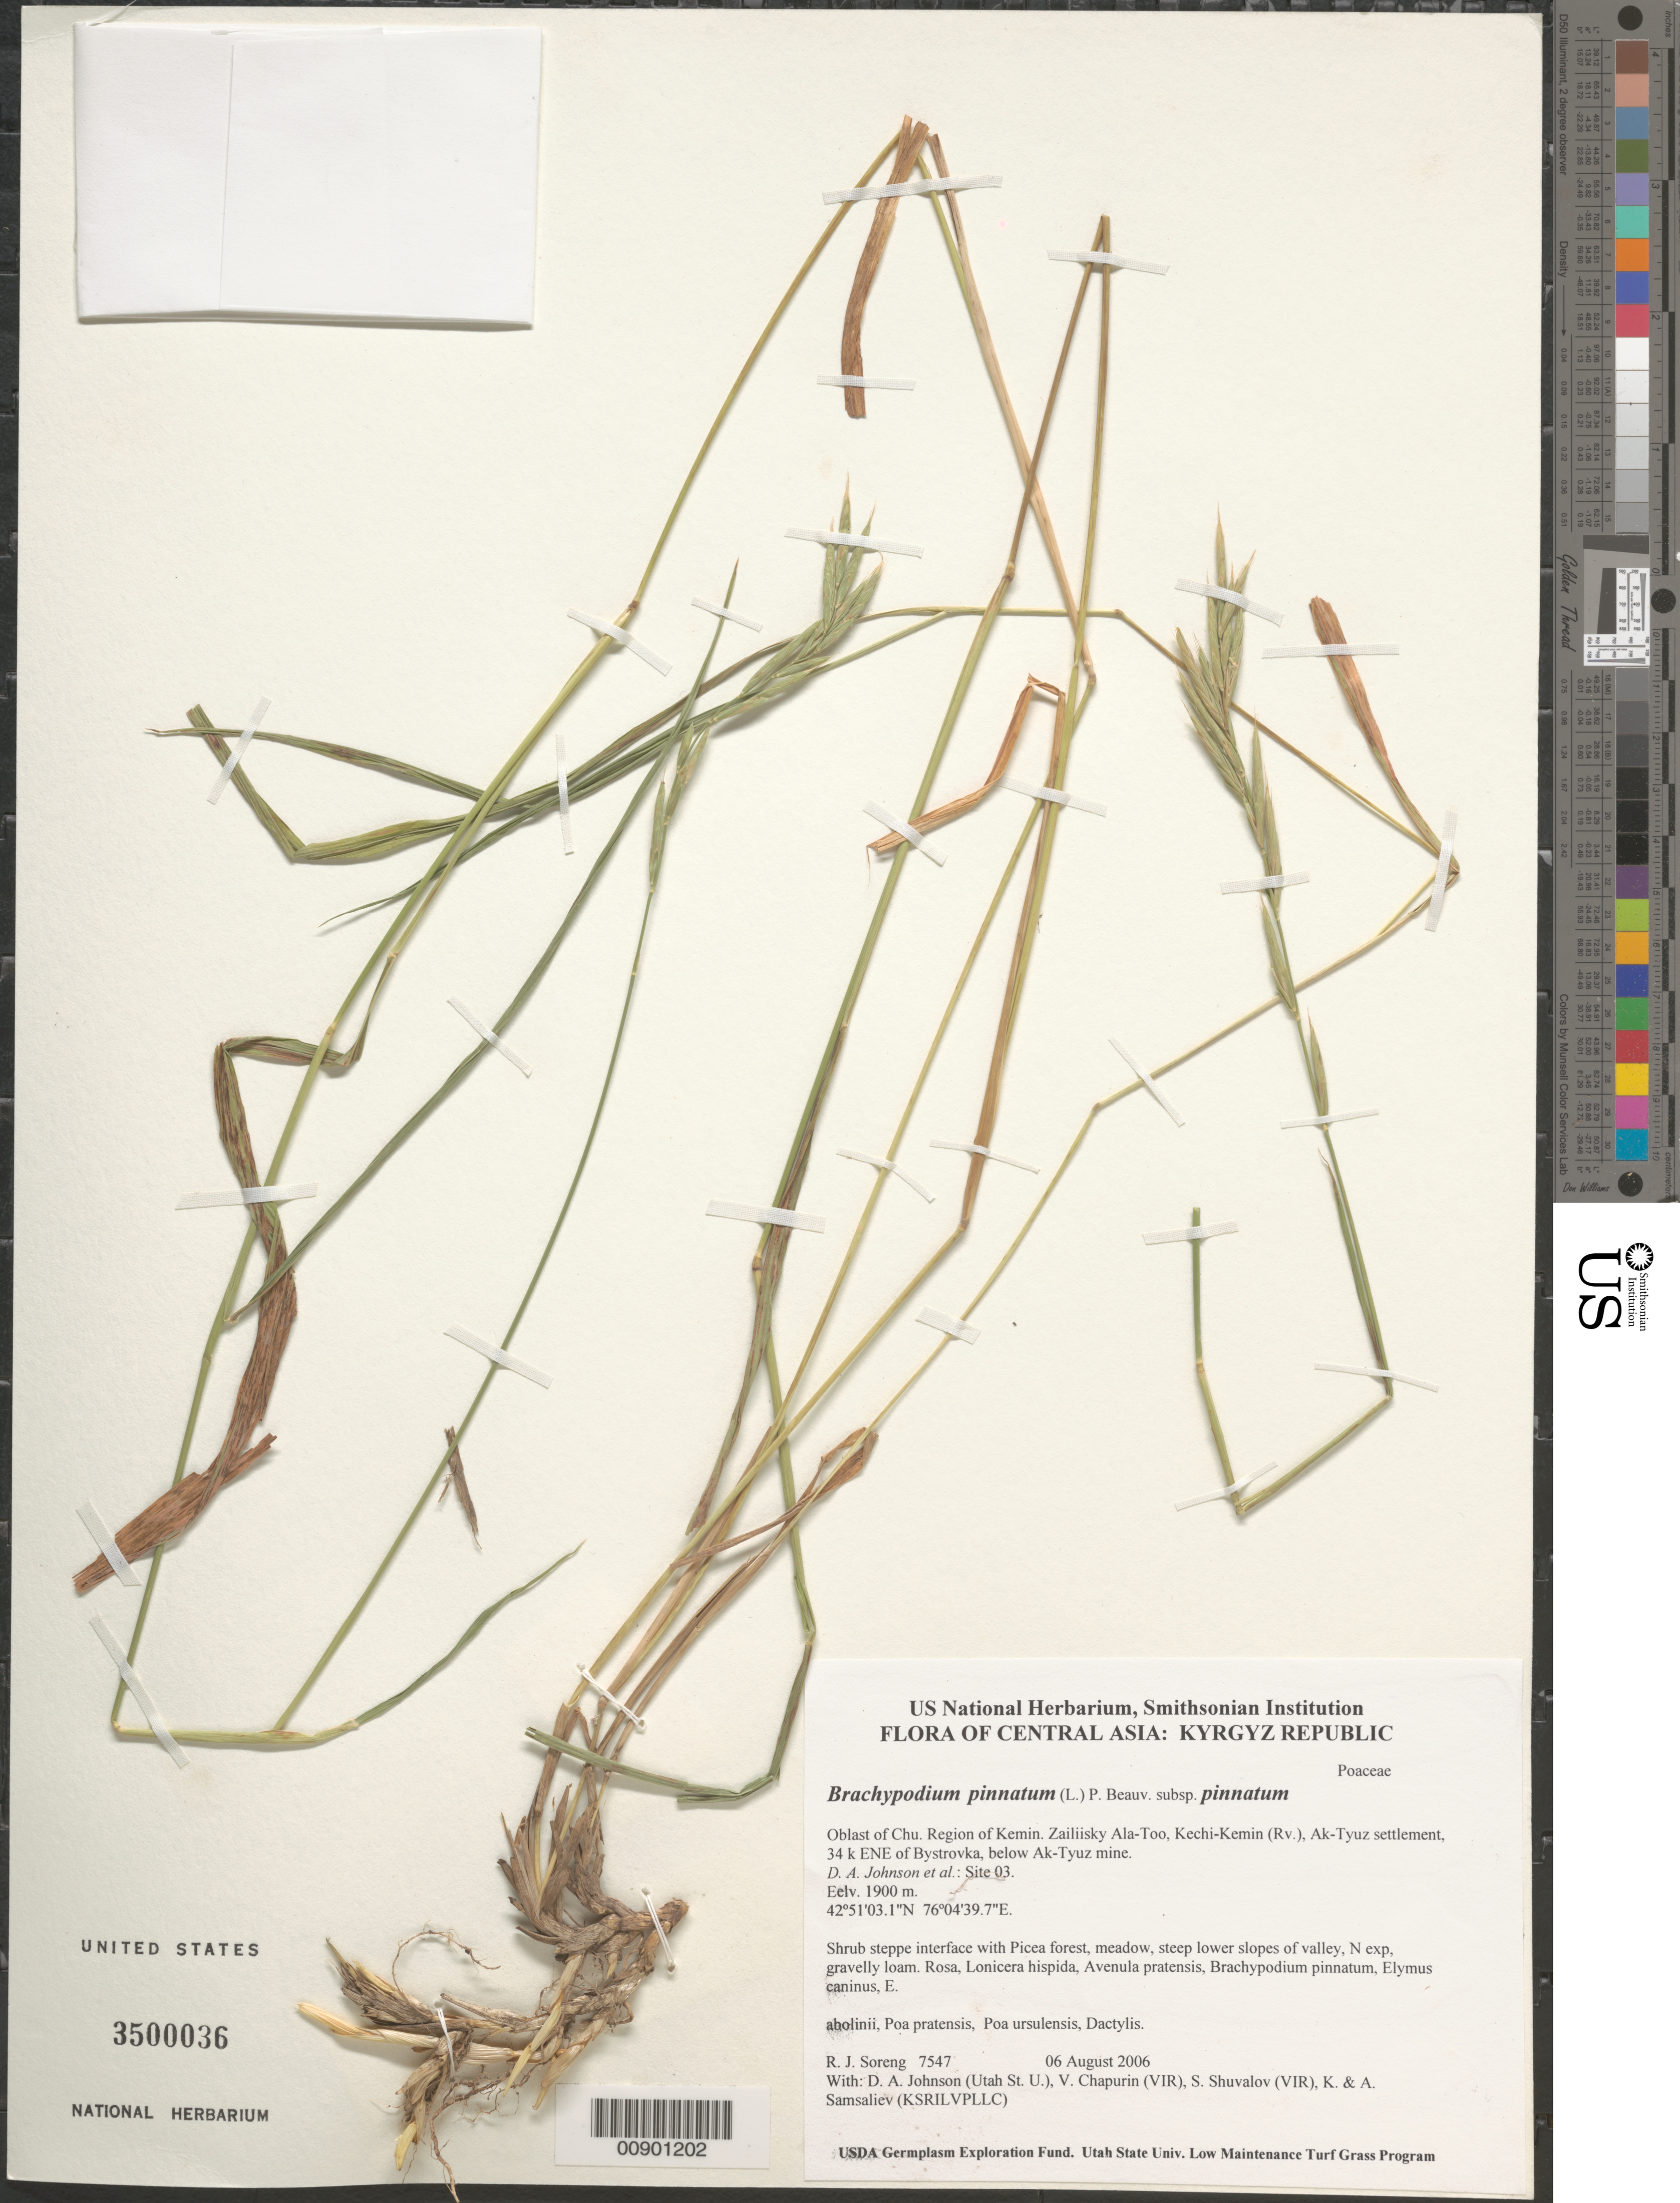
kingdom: Plantae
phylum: Tracheophyta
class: Liliopsida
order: Poales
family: Poaceae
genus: Brachypodium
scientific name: Brachypodium pinnatum subsp. pinnatum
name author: (L.) P. Beauv.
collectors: R. J. Soreng, D. Johnson, S. Shuvalov, V. Chapurin, K. Samsaliev & A. Samsaliev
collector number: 7547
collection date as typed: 06 Aug 2006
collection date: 2006-08-06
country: Kyrgyzstan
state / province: Chu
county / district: Kemin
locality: Zailiisky Ala-Too, Kechi-Kemin (Rv.), Ak-Tyuz settlement, 34 km ENE of Bystrovka, below Ak-Tyuz mine.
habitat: Shrub steppe interface with Picea forest, meadow, steep lower slopes of valley, N exp, gravelly loam.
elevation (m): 1900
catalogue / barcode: US 3500036